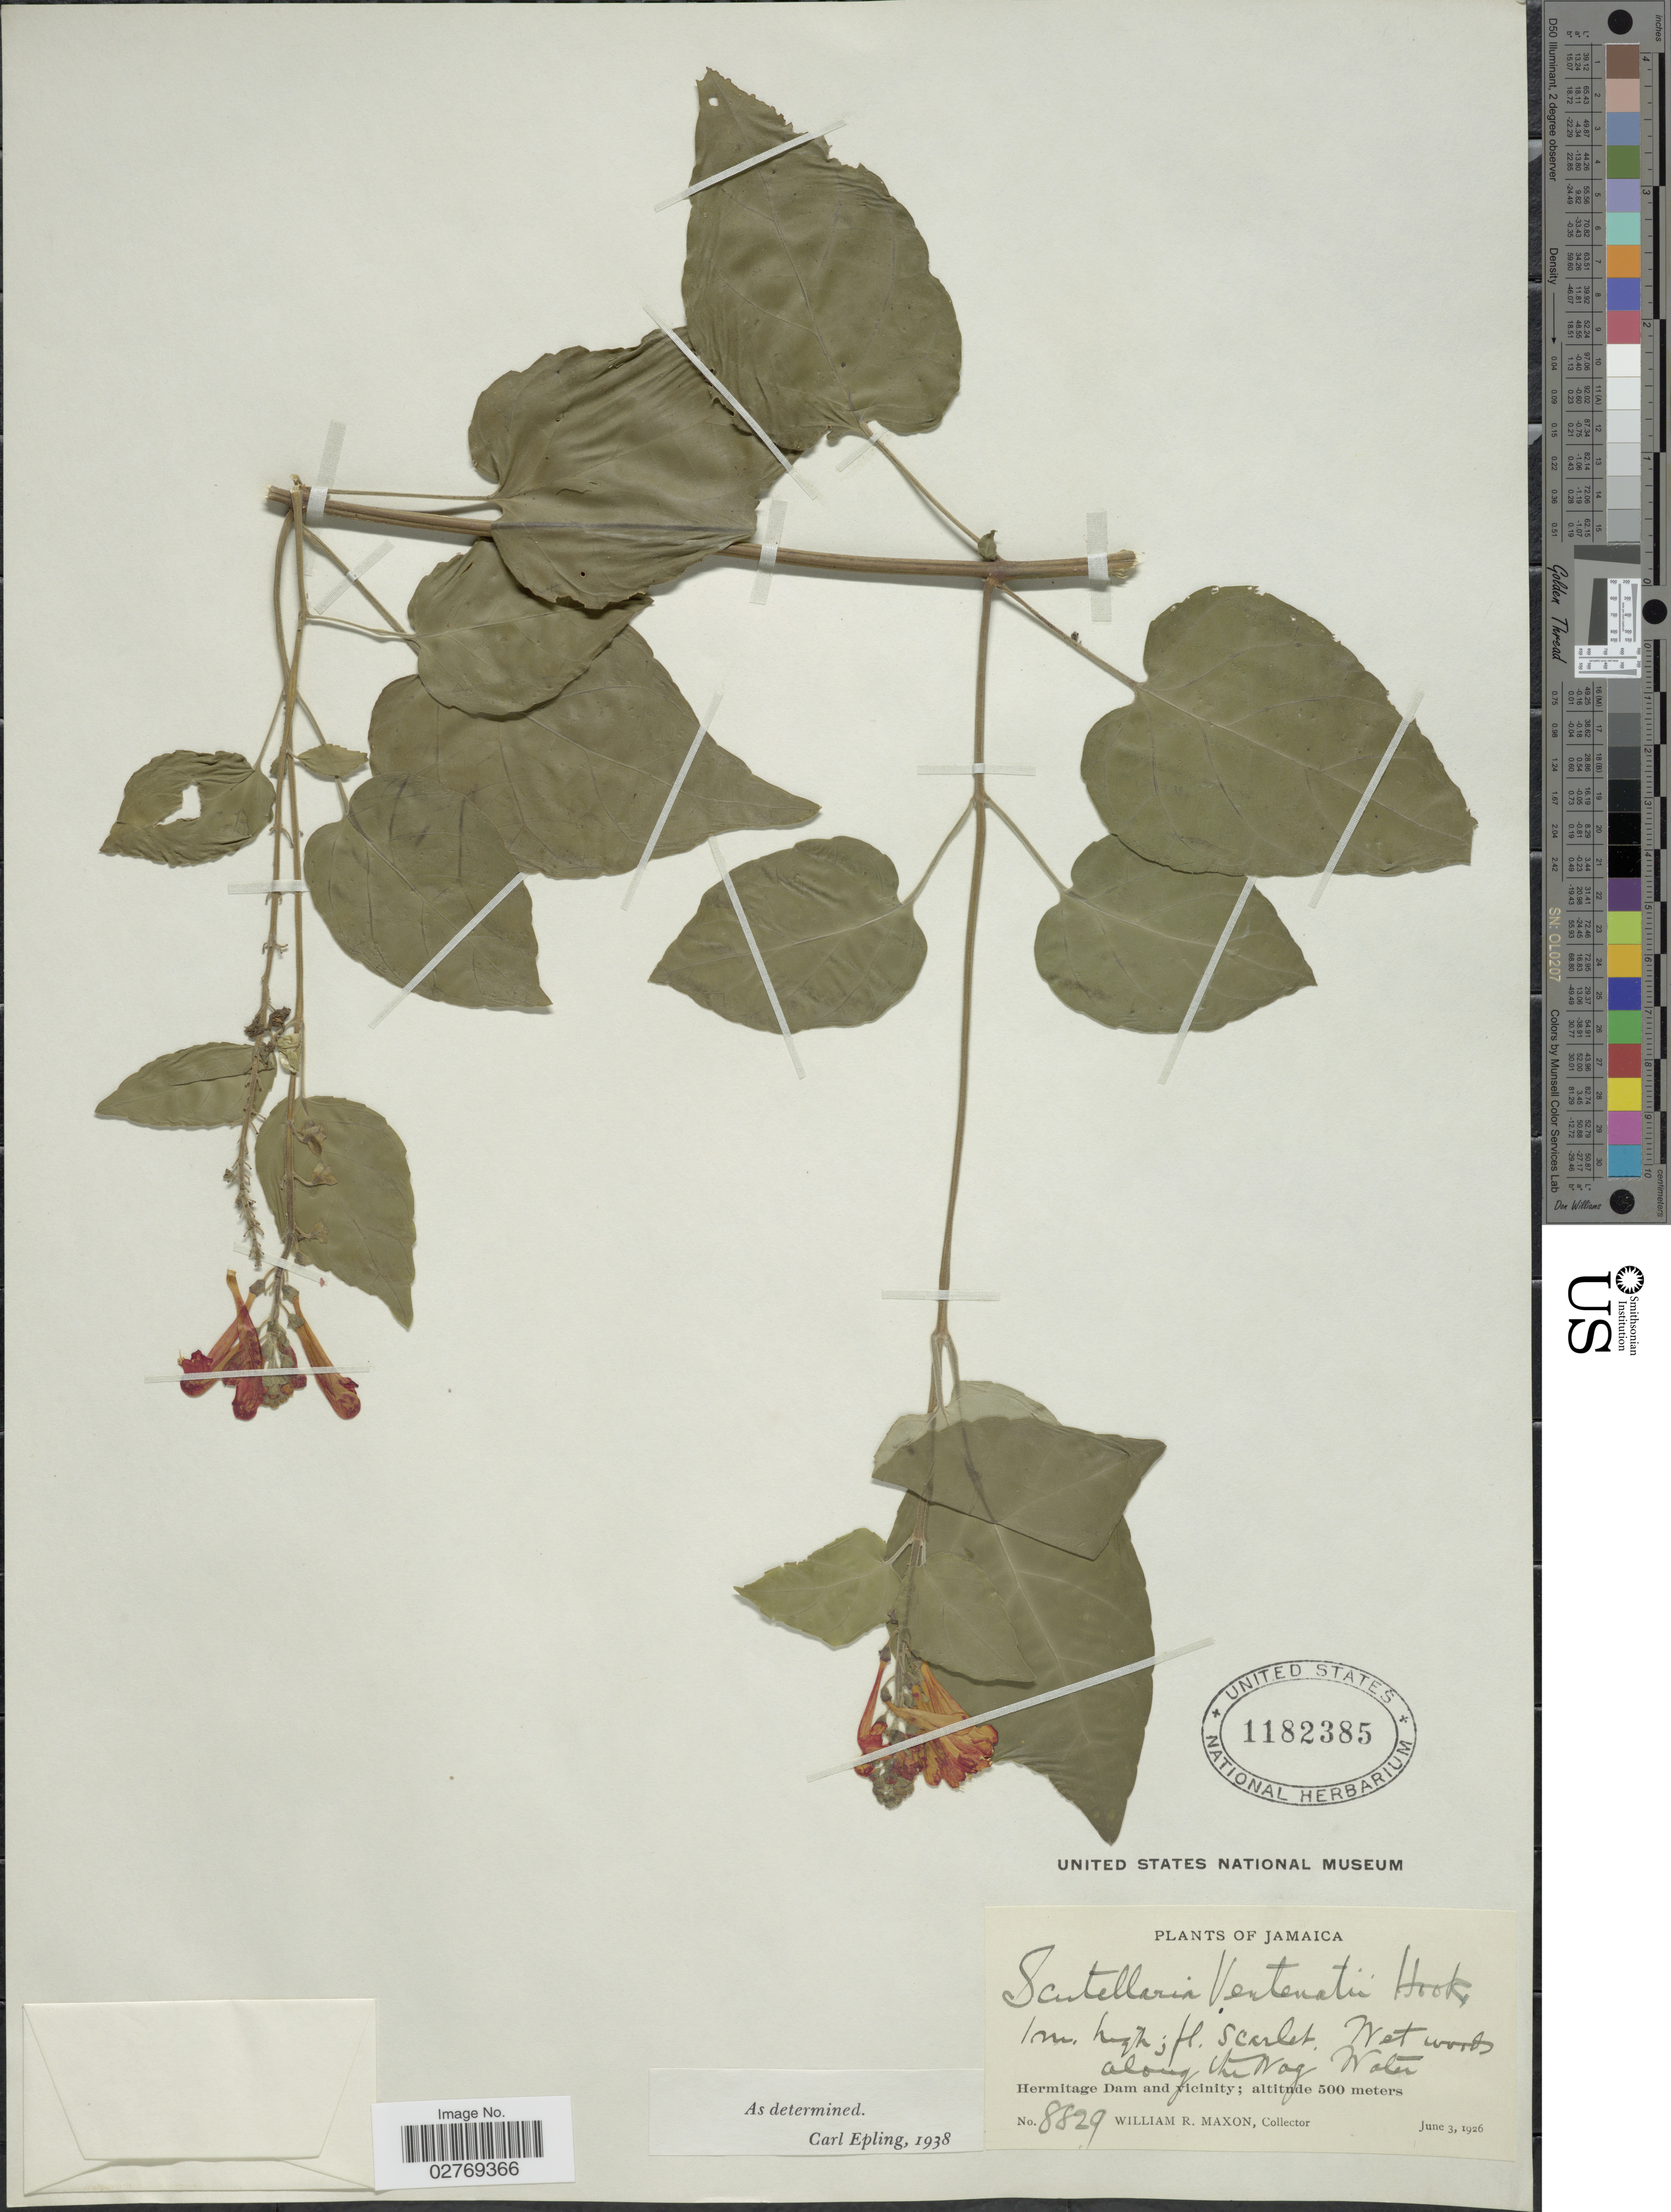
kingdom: Plantae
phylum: Tracheophyta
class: Magnoliopsida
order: Lamiales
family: Lamiaceae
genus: Scutellaria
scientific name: Scutellaria ventenatii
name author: Hook.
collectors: W. R. Maxon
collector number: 8829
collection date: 1926-06-03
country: Jamaica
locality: Hermitage Dam and vicinity.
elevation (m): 500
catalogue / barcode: US 1182385